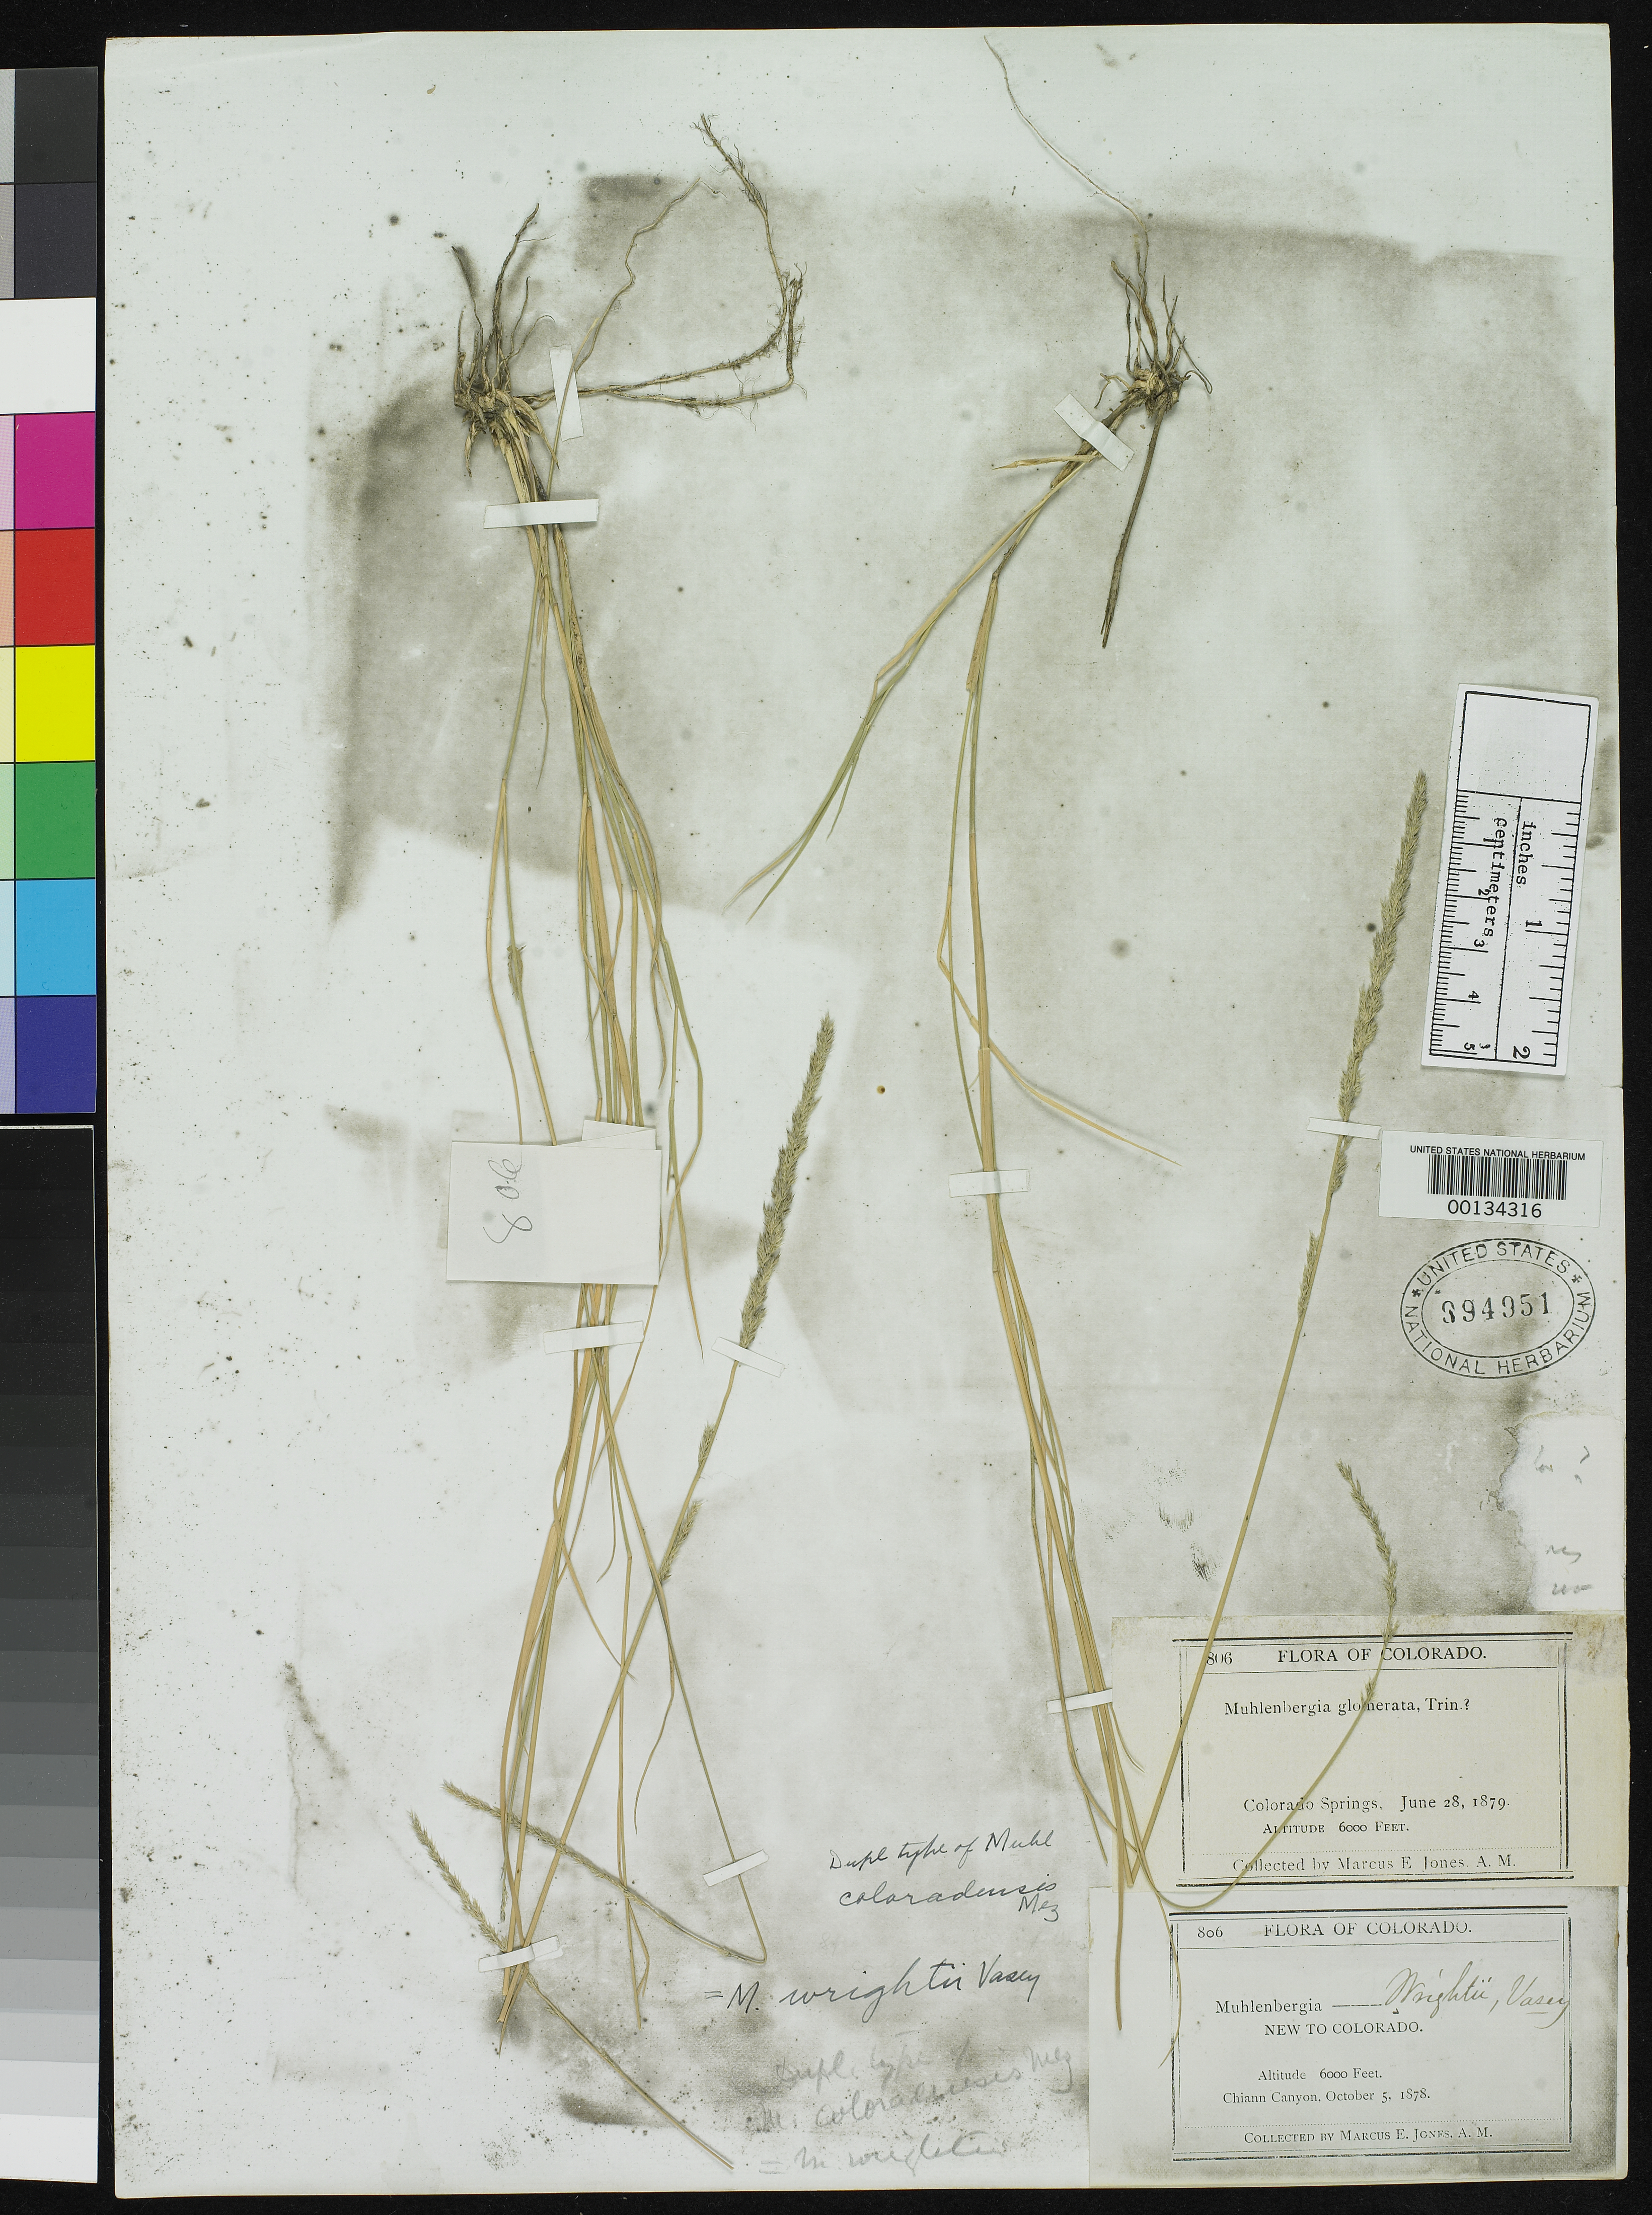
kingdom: Plantae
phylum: Tracheophyta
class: Liliopsida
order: Poales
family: Poaceae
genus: Muhlenbergia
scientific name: Muhlenbergia coloradensis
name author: Mez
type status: Isotype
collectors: M. E. Jones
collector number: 806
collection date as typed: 05 Oct 1878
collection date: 1878-10-05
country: United States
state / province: Colorado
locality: Chiann Canyon.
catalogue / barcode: US 994951